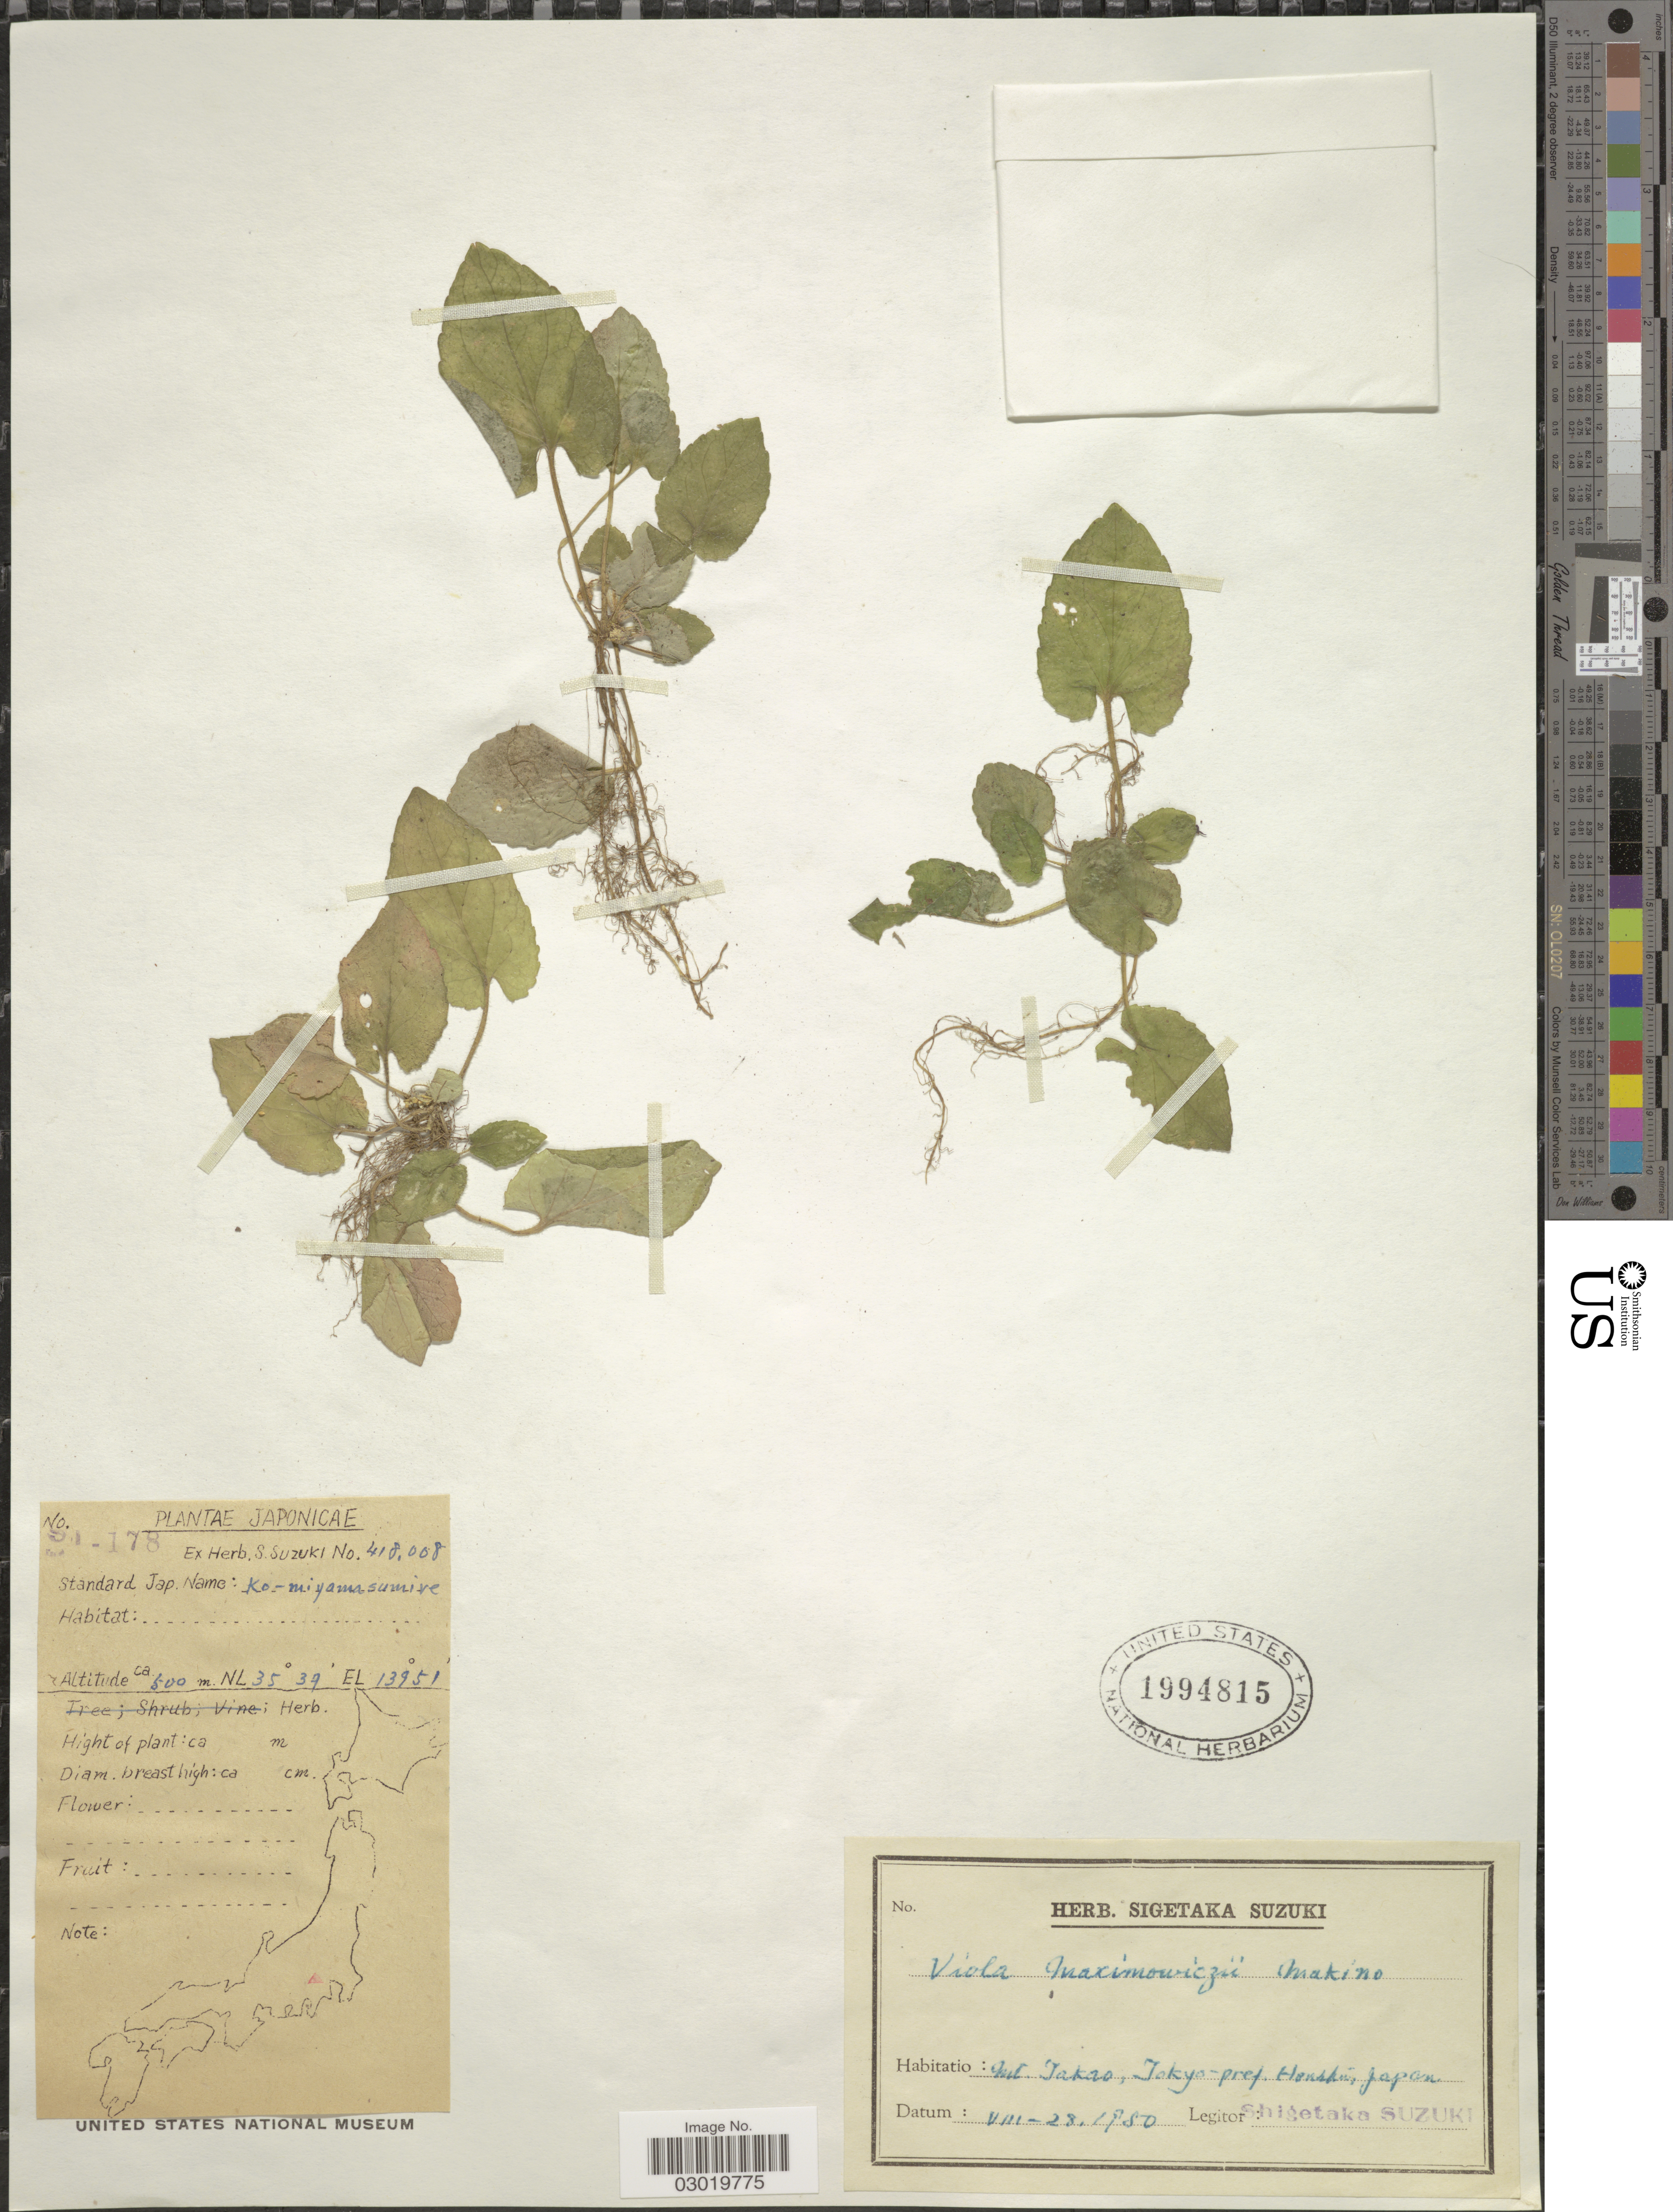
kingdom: Plantae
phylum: Tracheophyta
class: Magnoliopsida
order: Malpighiales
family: Violaceae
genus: Viola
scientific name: Viola maximowicziana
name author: Makino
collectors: S. Suzuki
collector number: SI-178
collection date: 1950-08-28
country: Japan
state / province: Tokyo, Federal City of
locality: Mt. Takao, Tokyo-pref. Honshü.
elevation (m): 500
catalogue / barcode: US 1994815